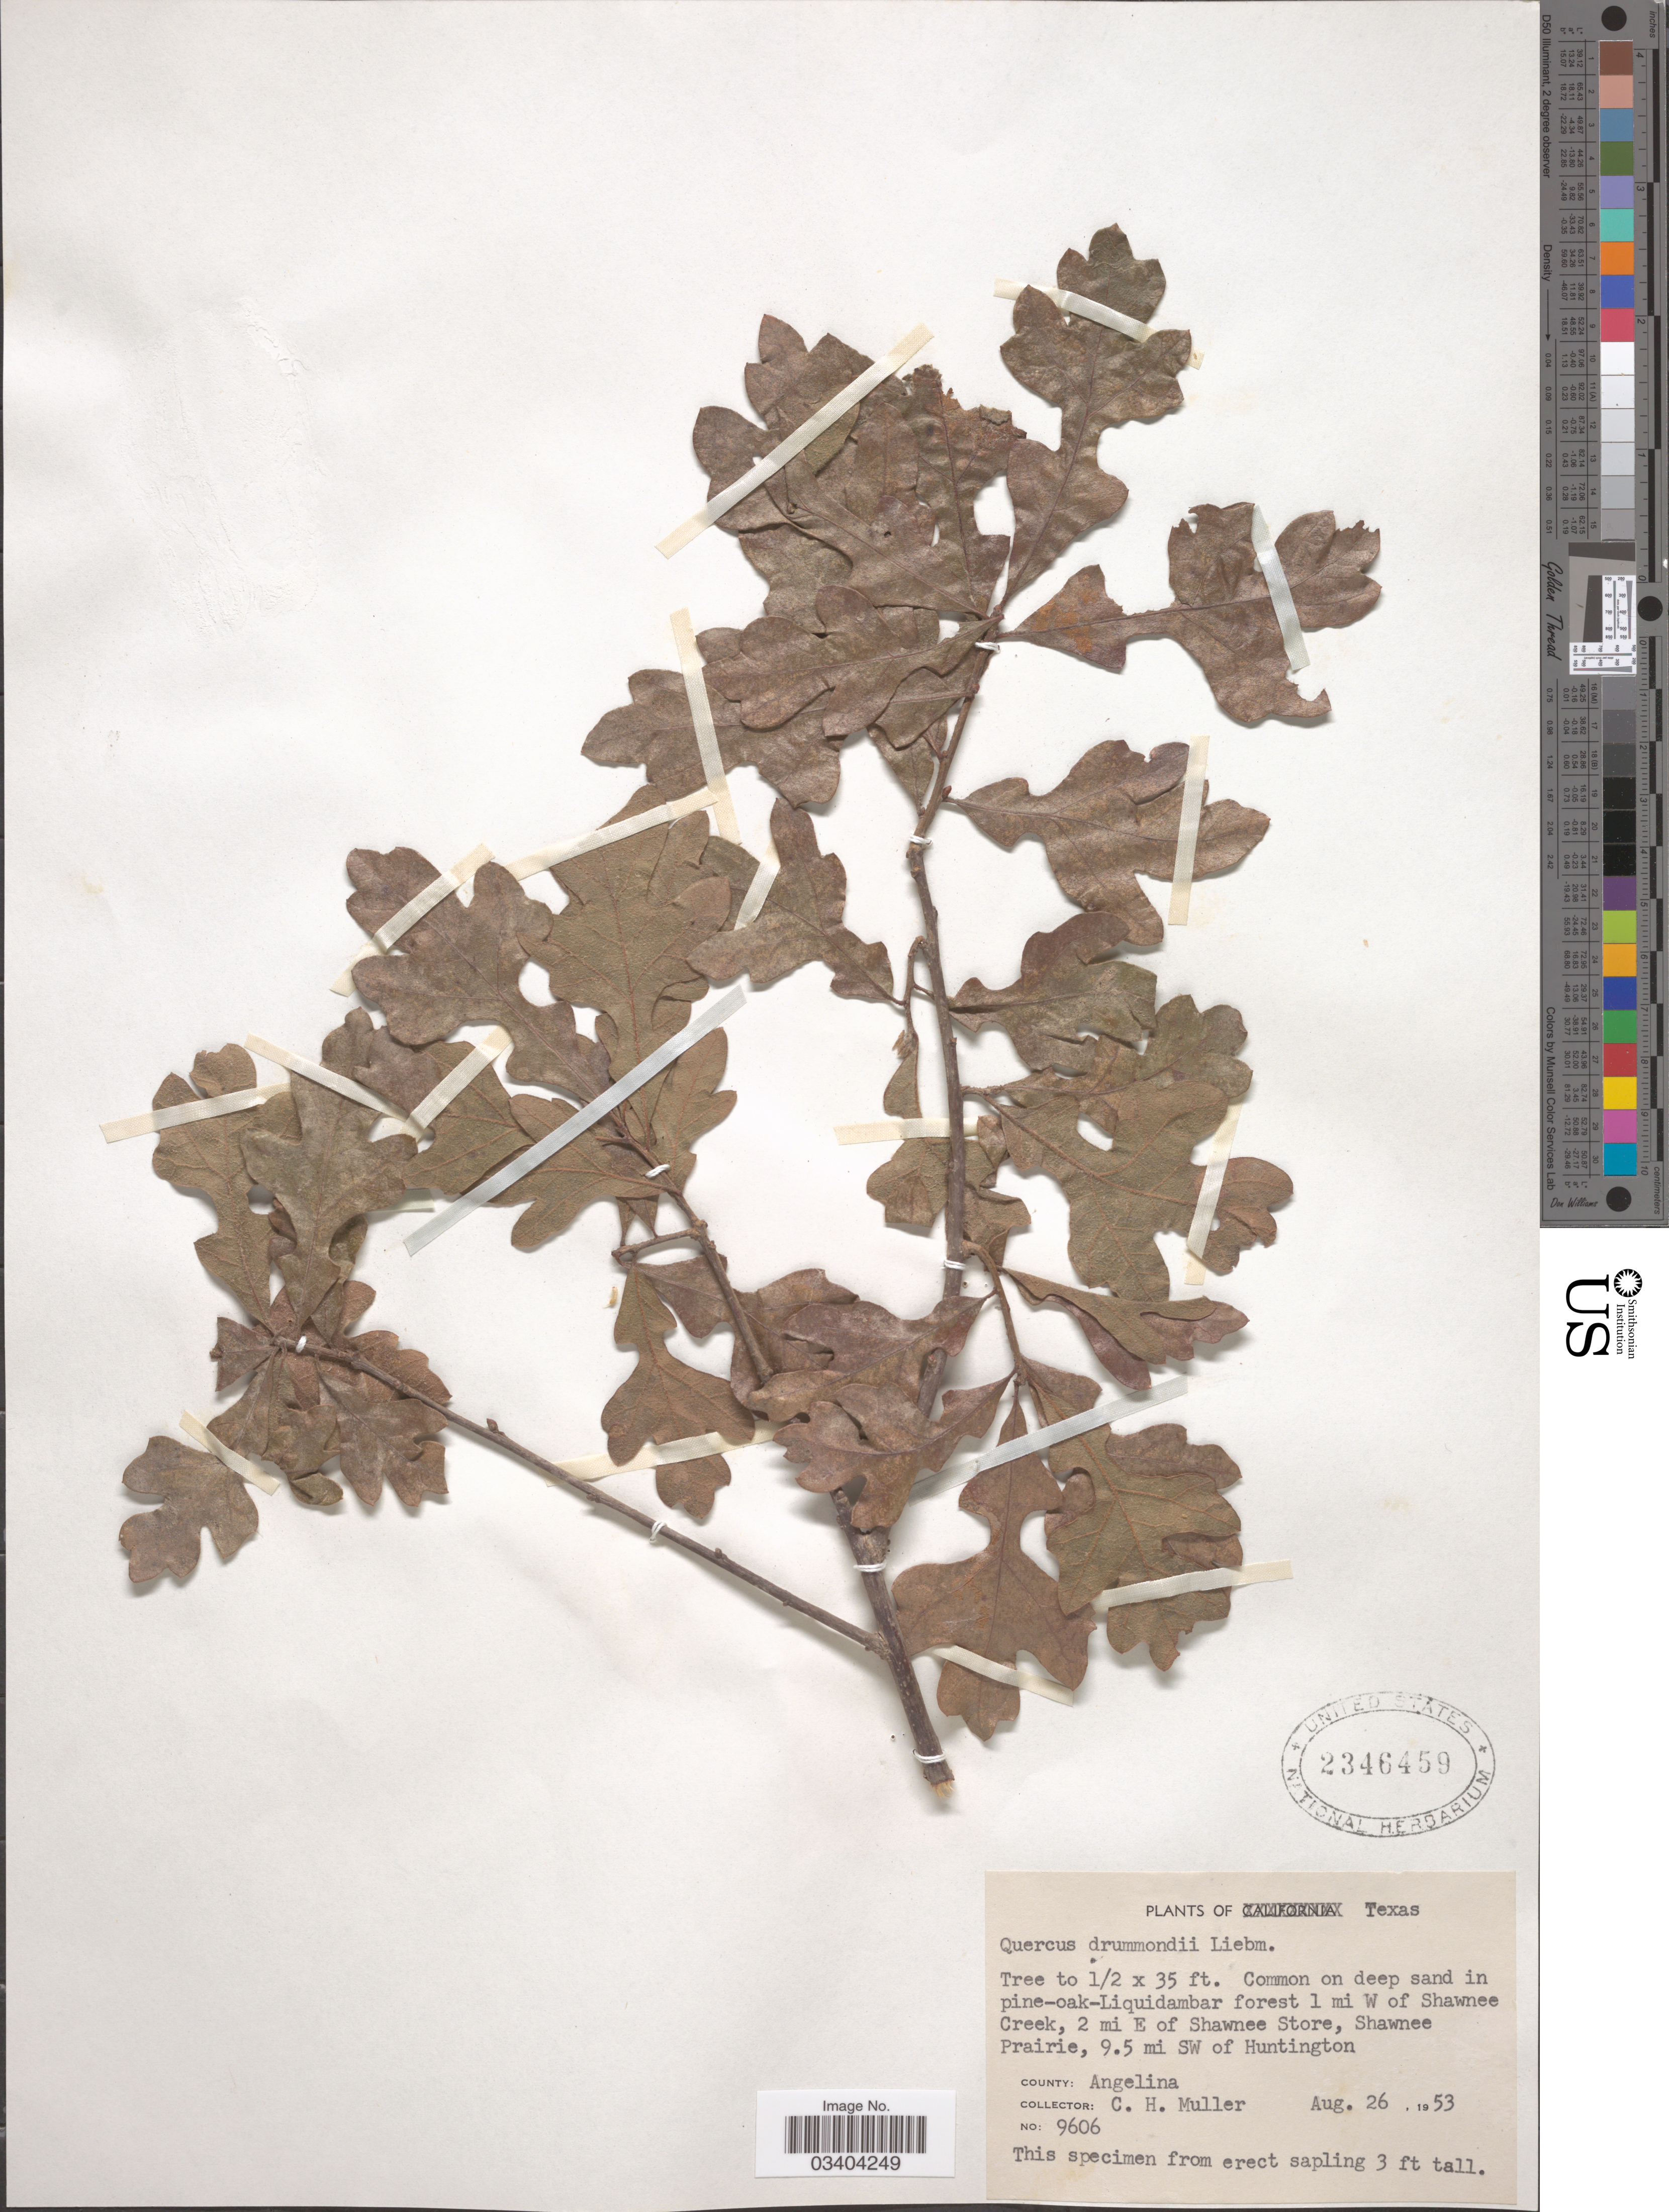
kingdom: Plantae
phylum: Tracheophyta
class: Magnoliopsida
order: Fagales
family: Fagaceae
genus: Quercus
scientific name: Quercus drummondii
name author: Liebm.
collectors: C. H. Mueller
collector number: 9606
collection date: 1953-08-26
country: United States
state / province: Texas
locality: Forest 1 mi W of Shawnee Creek, 2 mi E of Shawnee Store. Shawnee Prairie, 9.5 mi SW of Huntington. County: Angelina.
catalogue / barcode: US 2346459